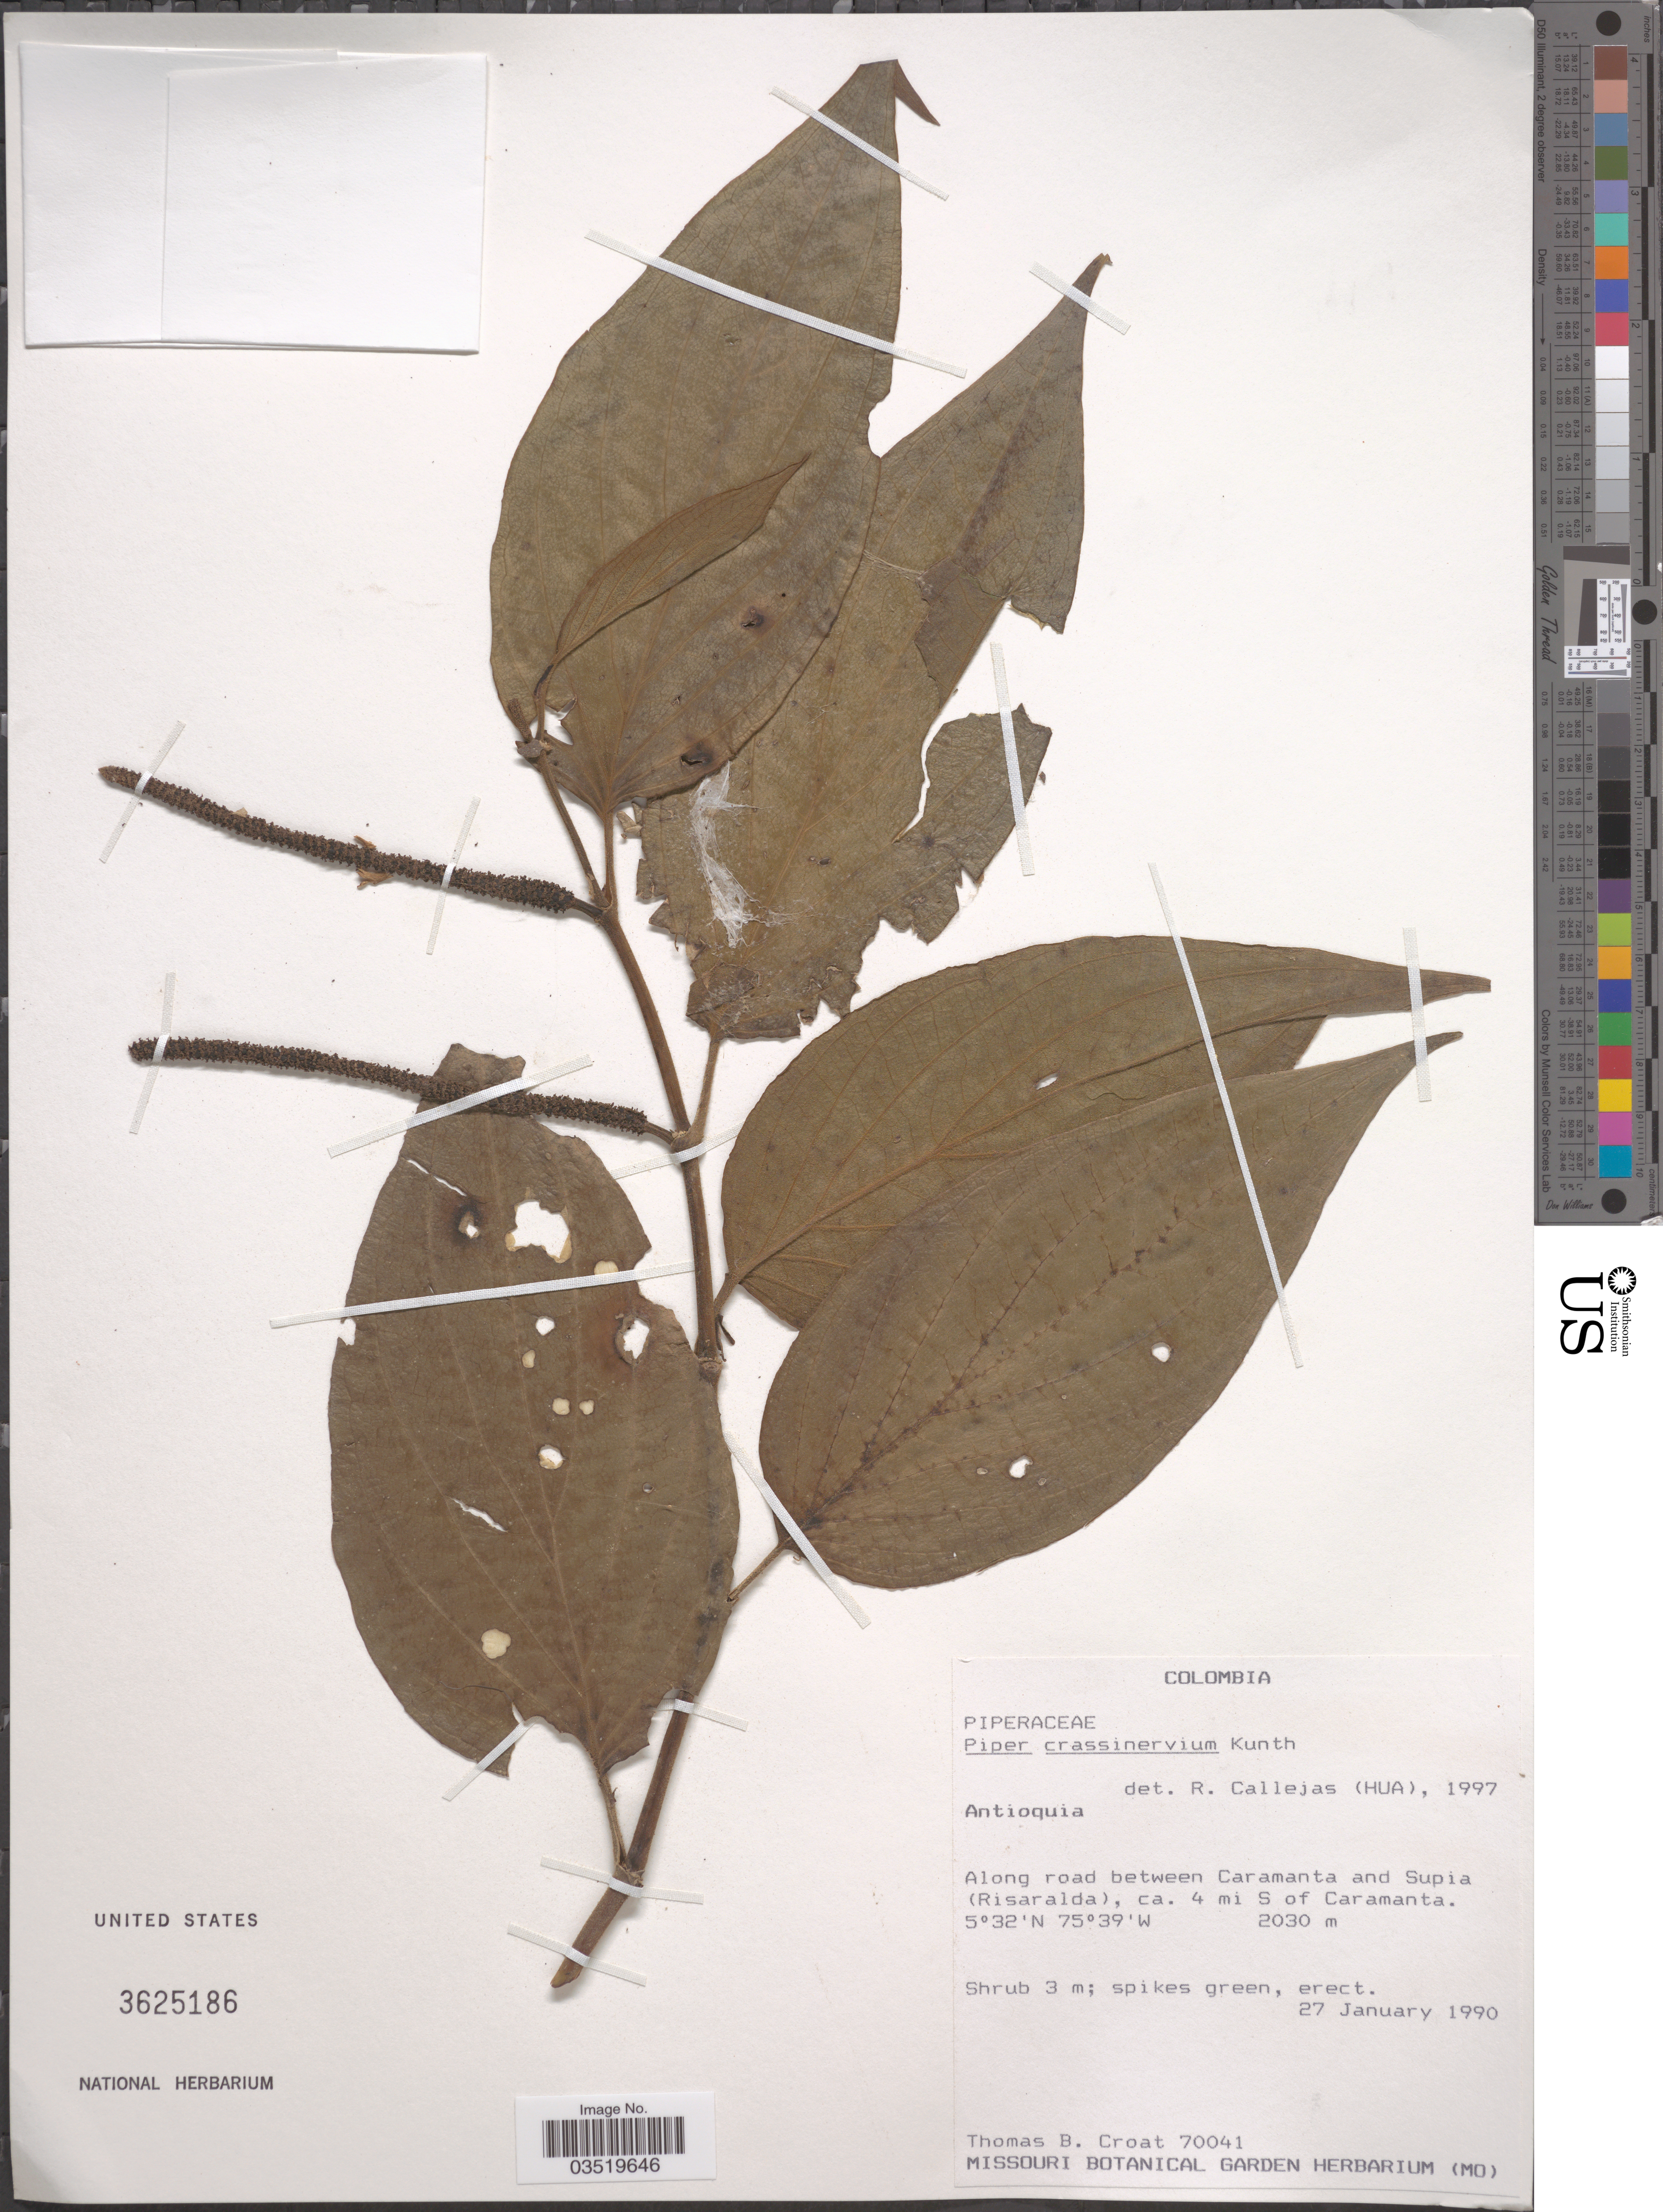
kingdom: Plantae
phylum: Tracheophyta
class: Magnoliopsida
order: Piperales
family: Piperaceae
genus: Piper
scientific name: Piper crassinervium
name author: Kunth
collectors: T. B. Croat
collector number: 70041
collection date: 1990-01-27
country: Colombia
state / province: Antioquia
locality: Along road between Caramanta and Supia (Risaralda), ca. 4 mi S of Caramanta.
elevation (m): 2030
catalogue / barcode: US 3625186